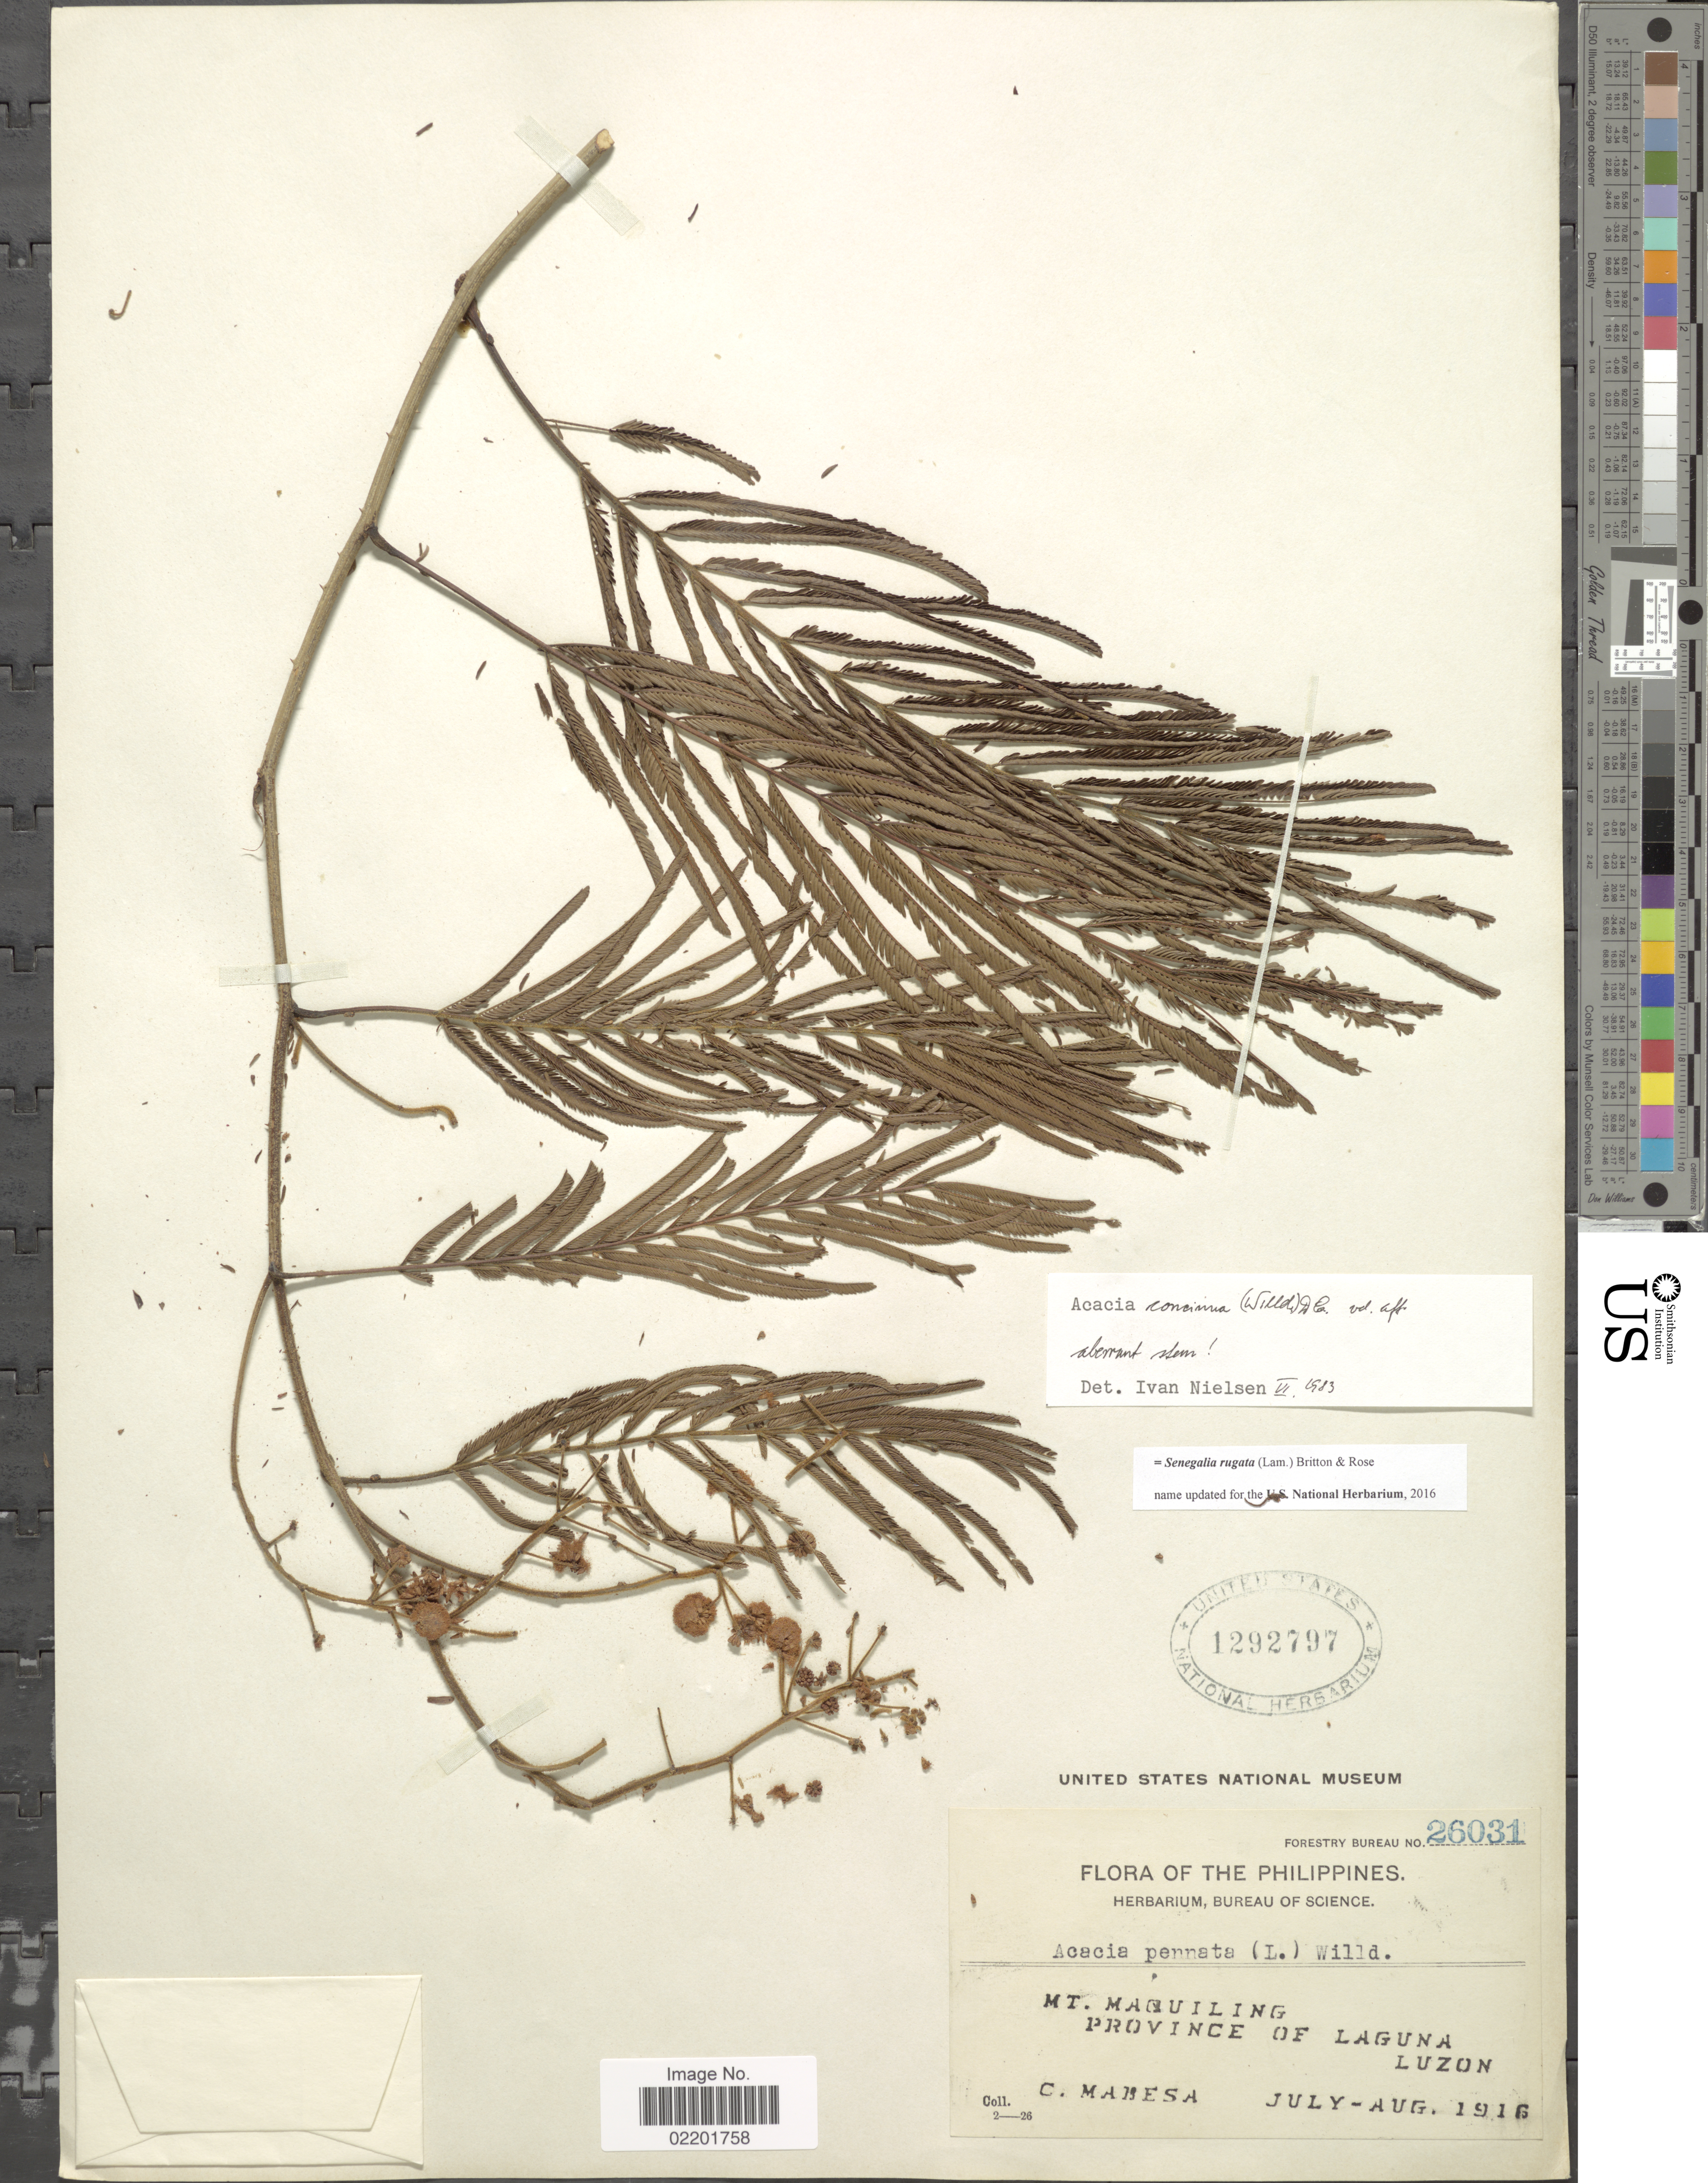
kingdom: Plantae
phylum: Tracheophyta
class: Magnoliopsida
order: Fabales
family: Fabaceae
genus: Senegalia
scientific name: Senegalia rugata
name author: (Lam.) Britton & Rose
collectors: C. Mabesa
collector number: Forestry Bureau 26031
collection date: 1916-07/1916-08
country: Philippines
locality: Mt. Maquiling, Province of Laguna, Luzon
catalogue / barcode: US 1292797